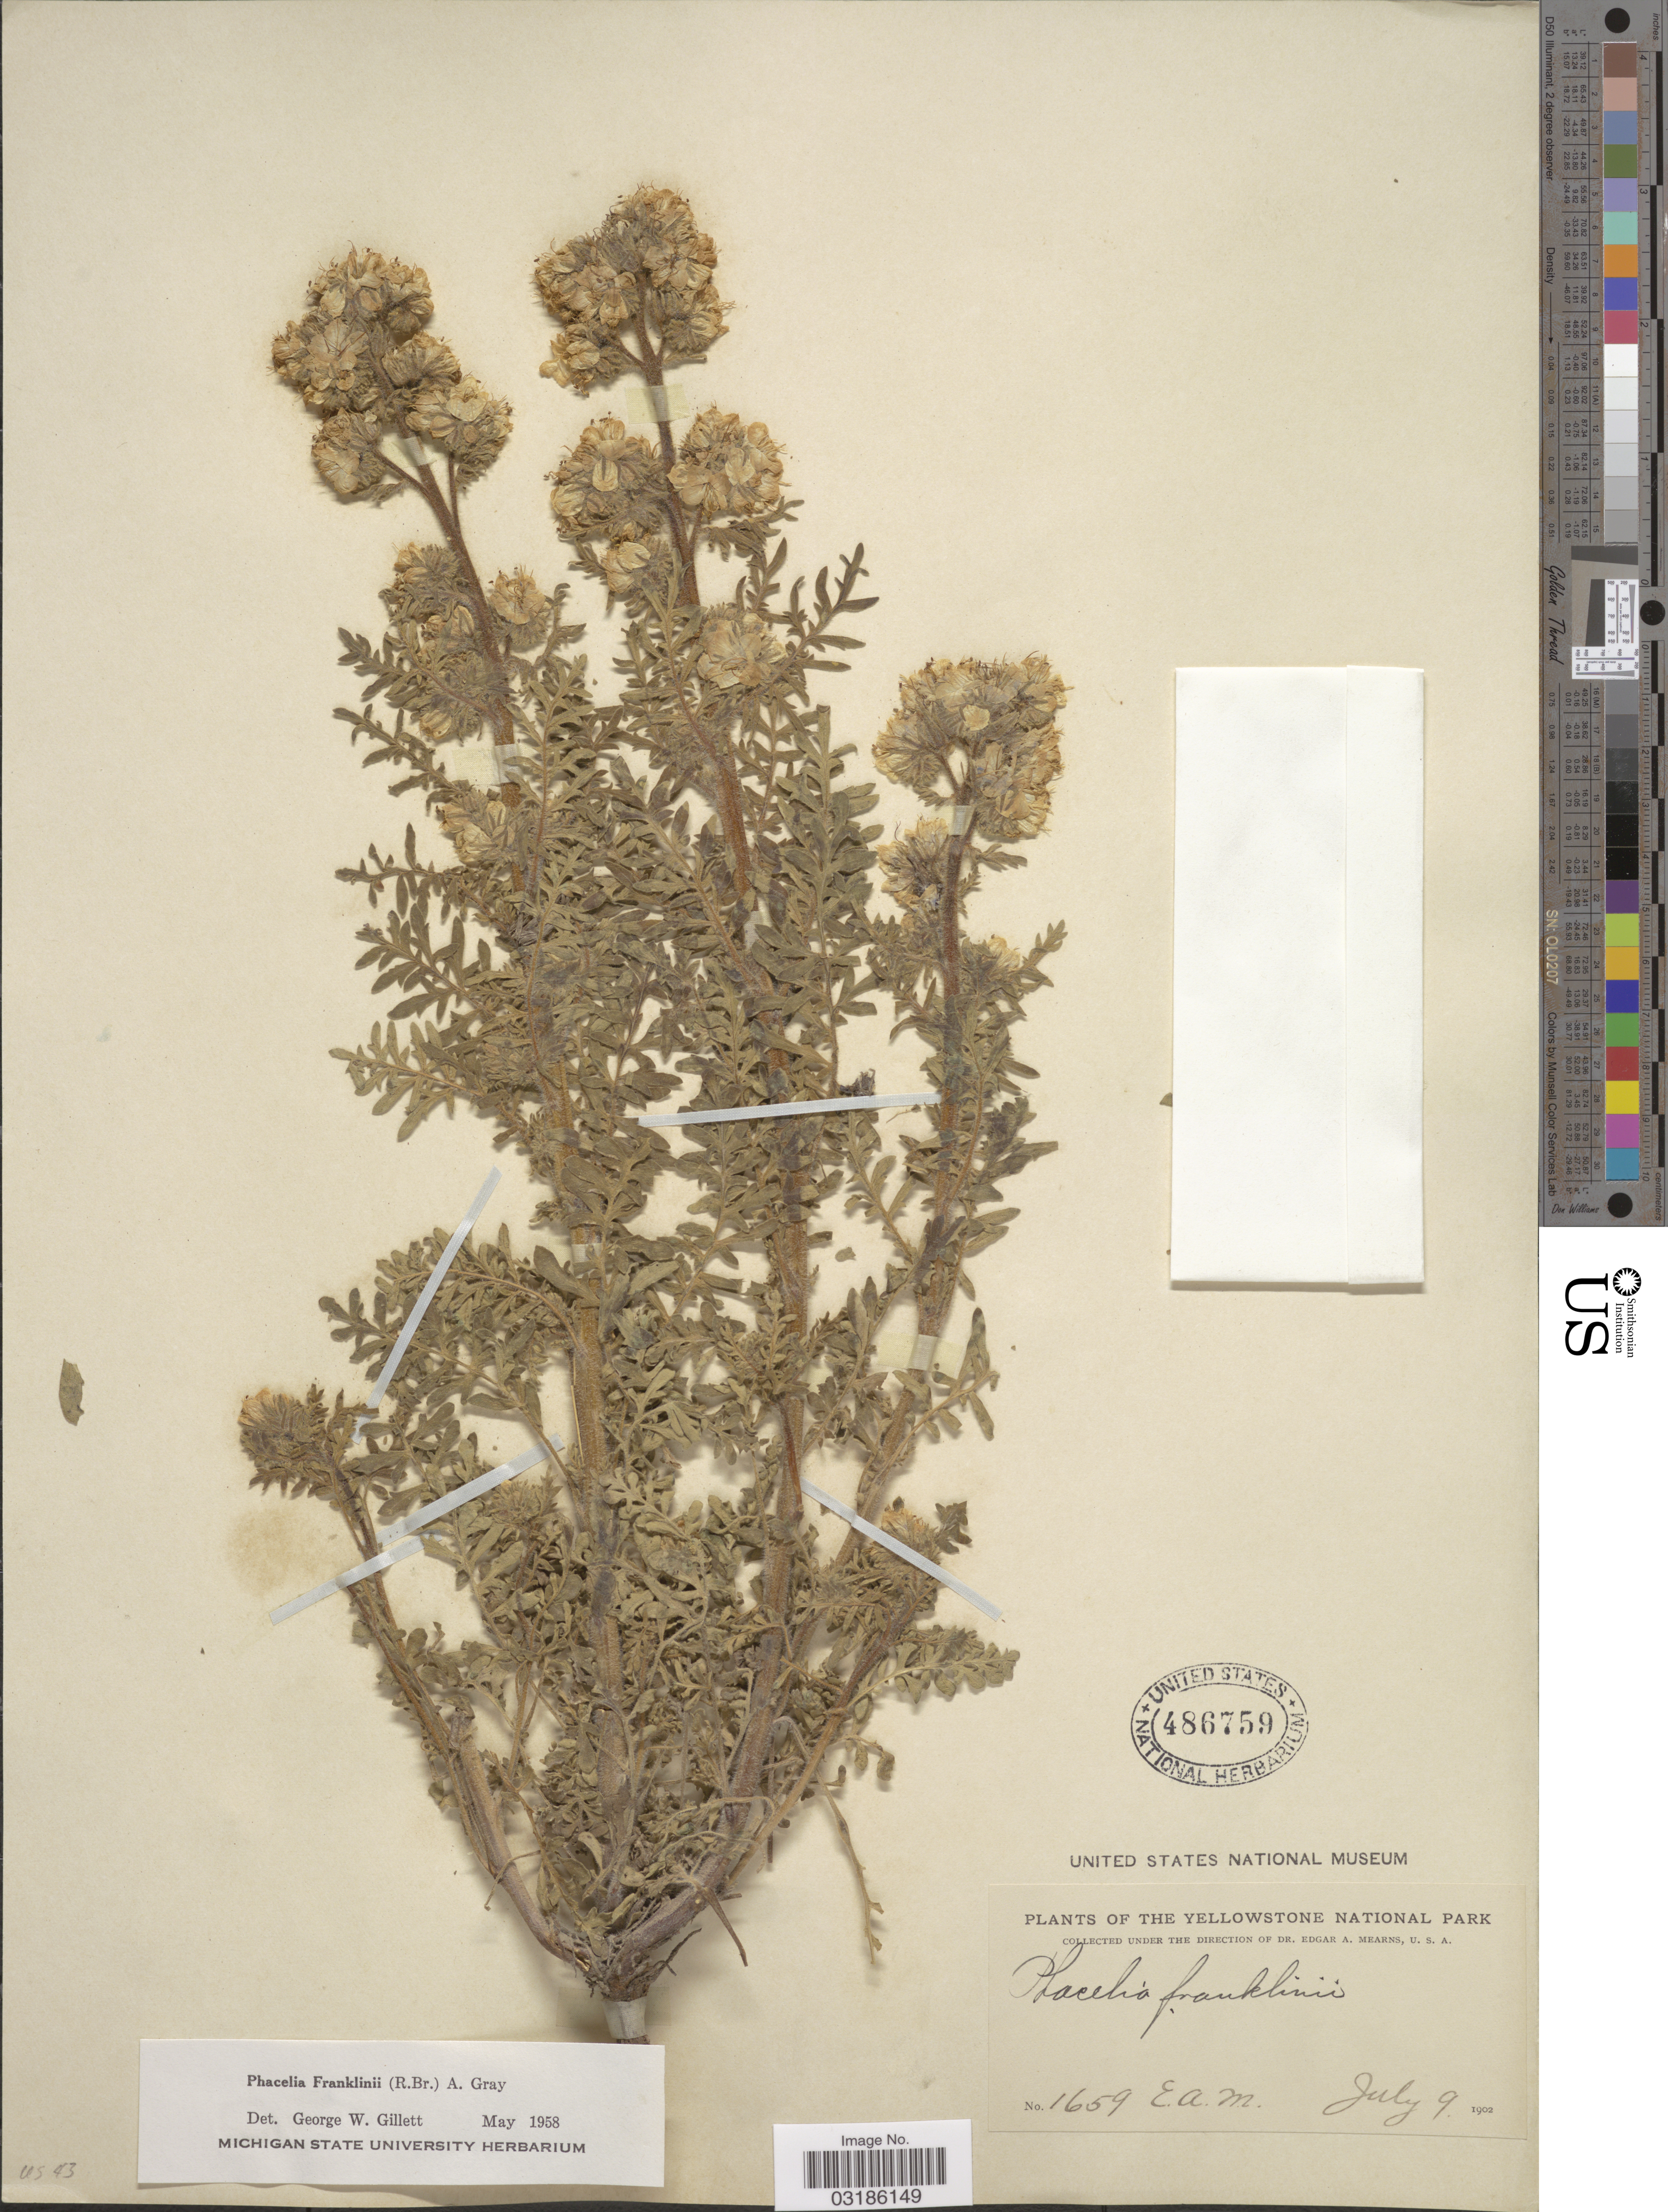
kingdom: Plantae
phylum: Tracheophyta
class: Magnoliopsida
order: Boraginales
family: Hydrophyllaceae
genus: Phacelia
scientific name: Phacelia franklinii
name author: Nutt.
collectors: E. A. Mearns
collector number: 1659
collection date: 1902-07-09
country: United States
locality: Yellowstone National Park.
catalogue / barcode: US 486759